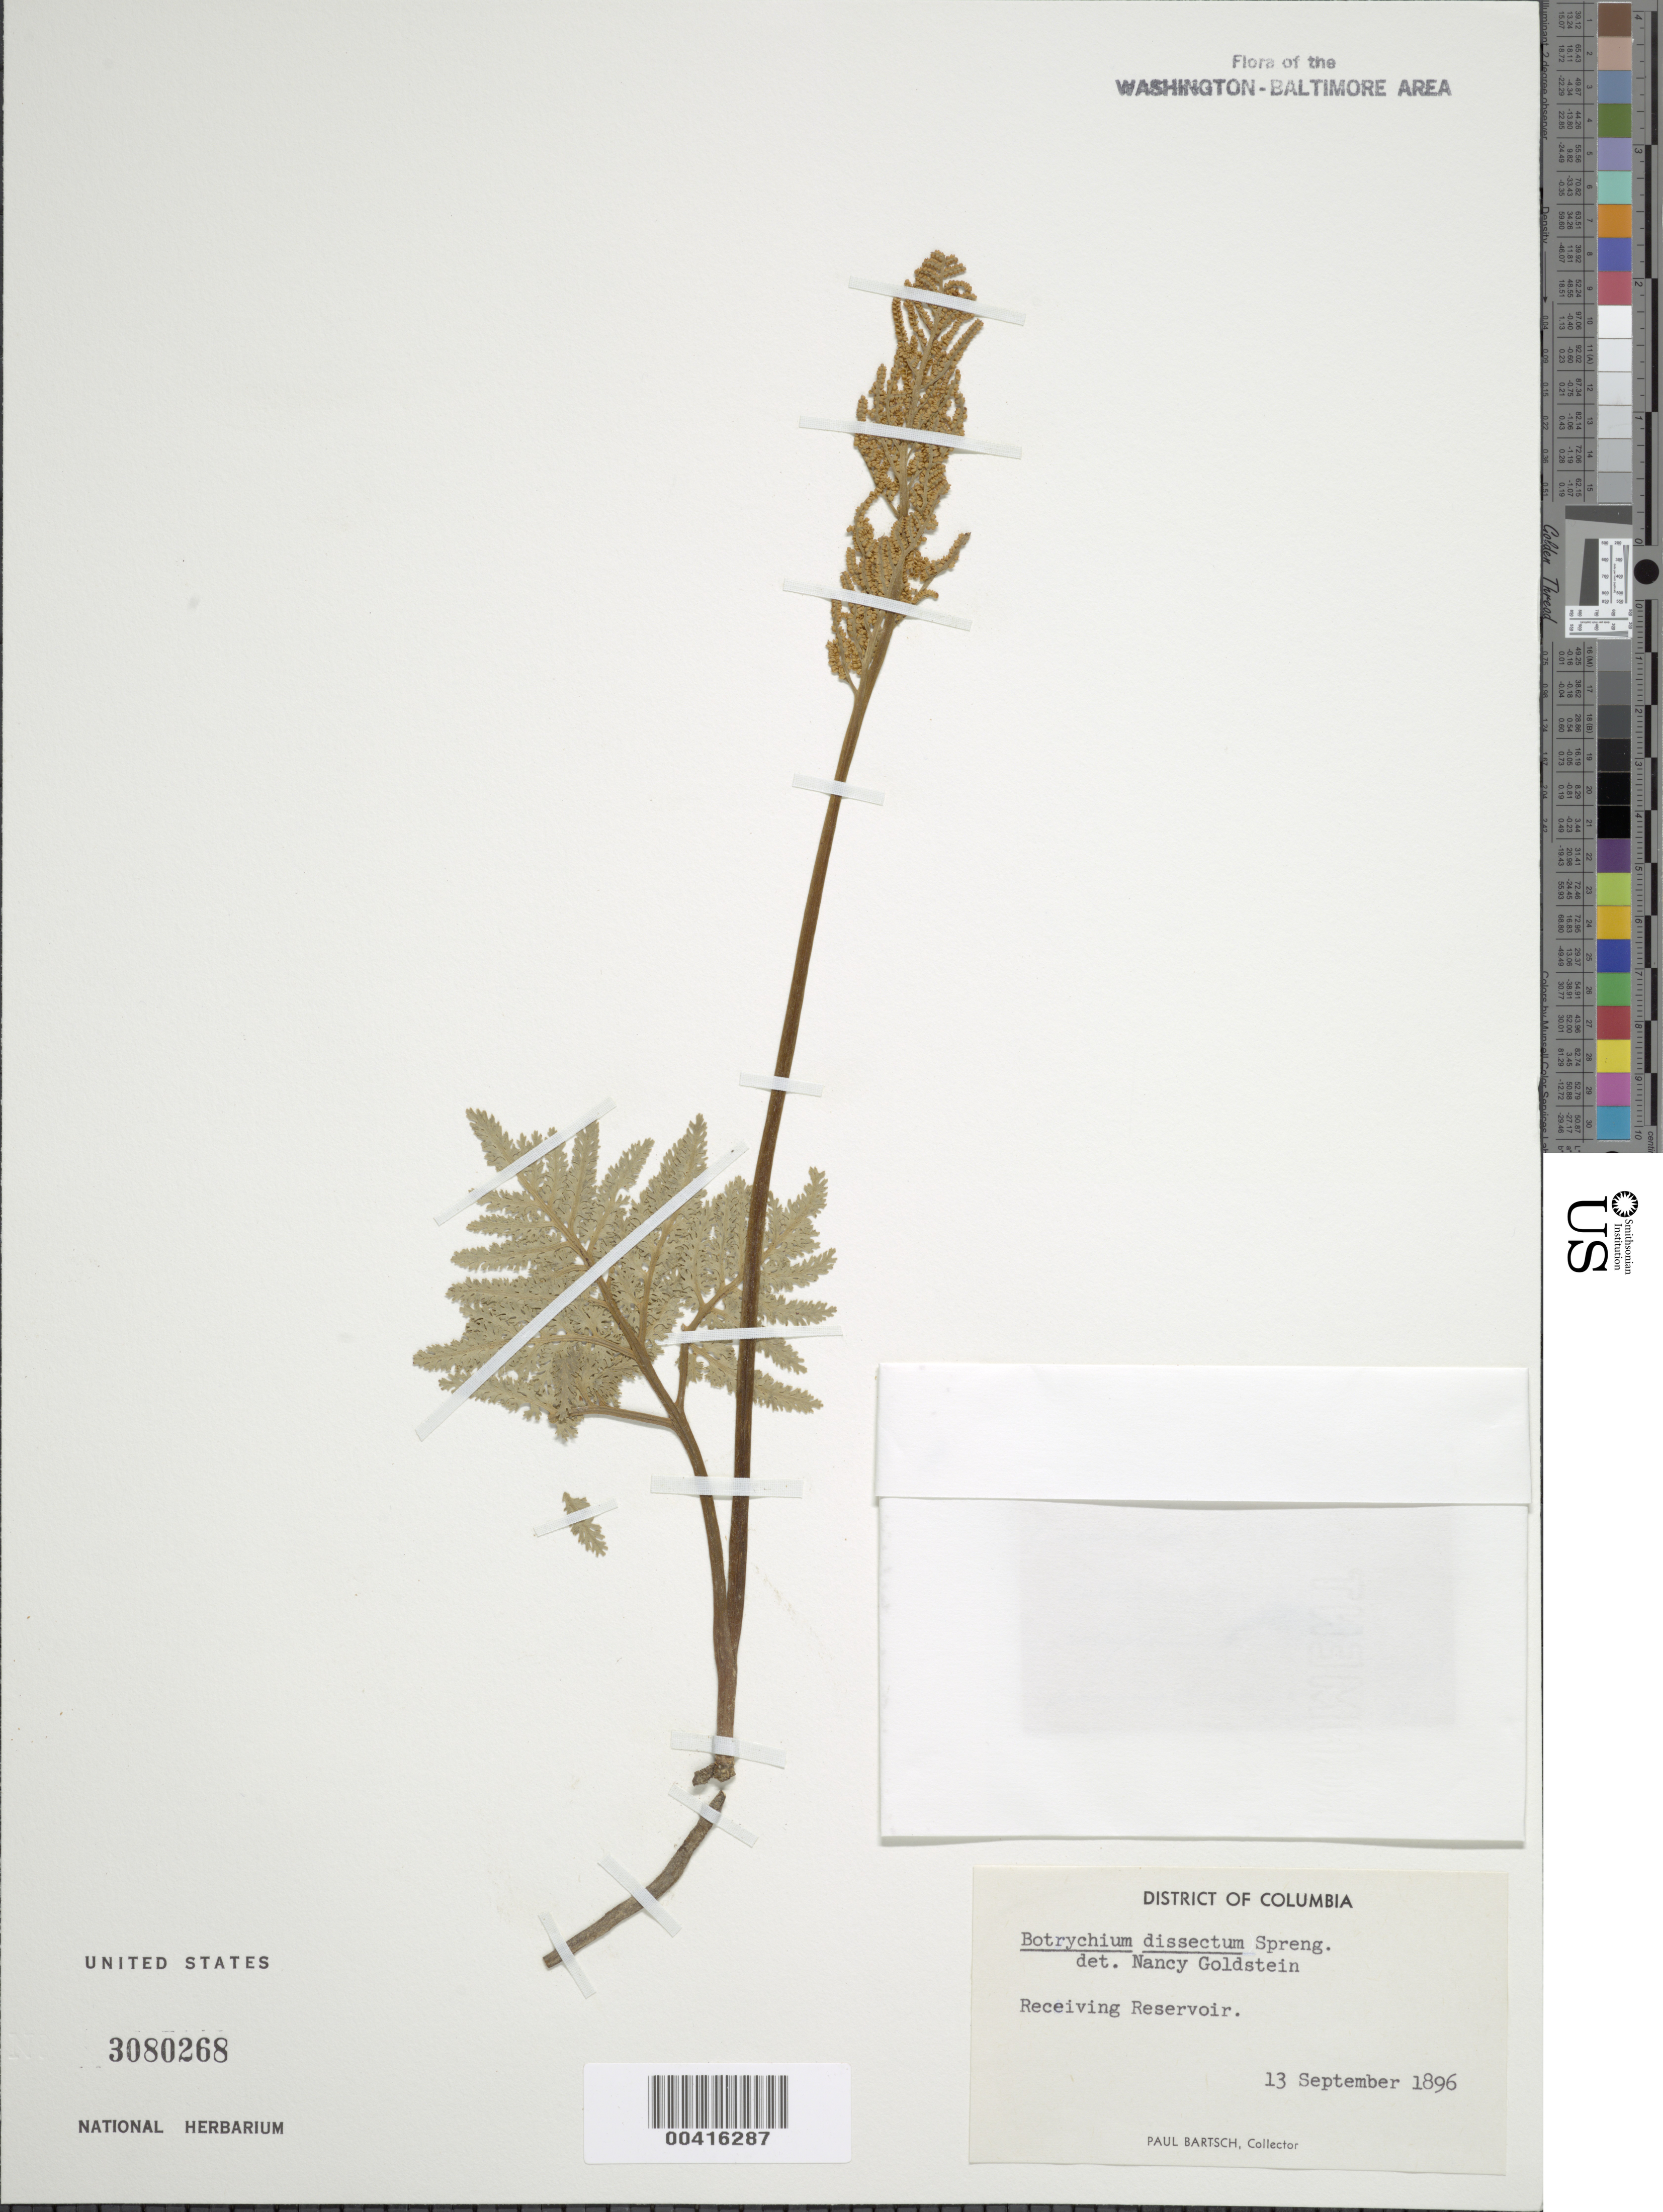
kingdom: Plantae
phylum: Tracheophyta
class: Polypodiopsida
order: Ophioglossales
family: Ophioglossaceae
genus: Botrychium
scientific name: Botrychium dissectum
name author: Spreng.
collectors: P. Bartsch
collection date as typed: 13 Sep 1896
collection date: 1896-09-13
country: United States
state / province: District of Columbia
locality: Receiving Reservoir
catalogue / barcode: US 3080268